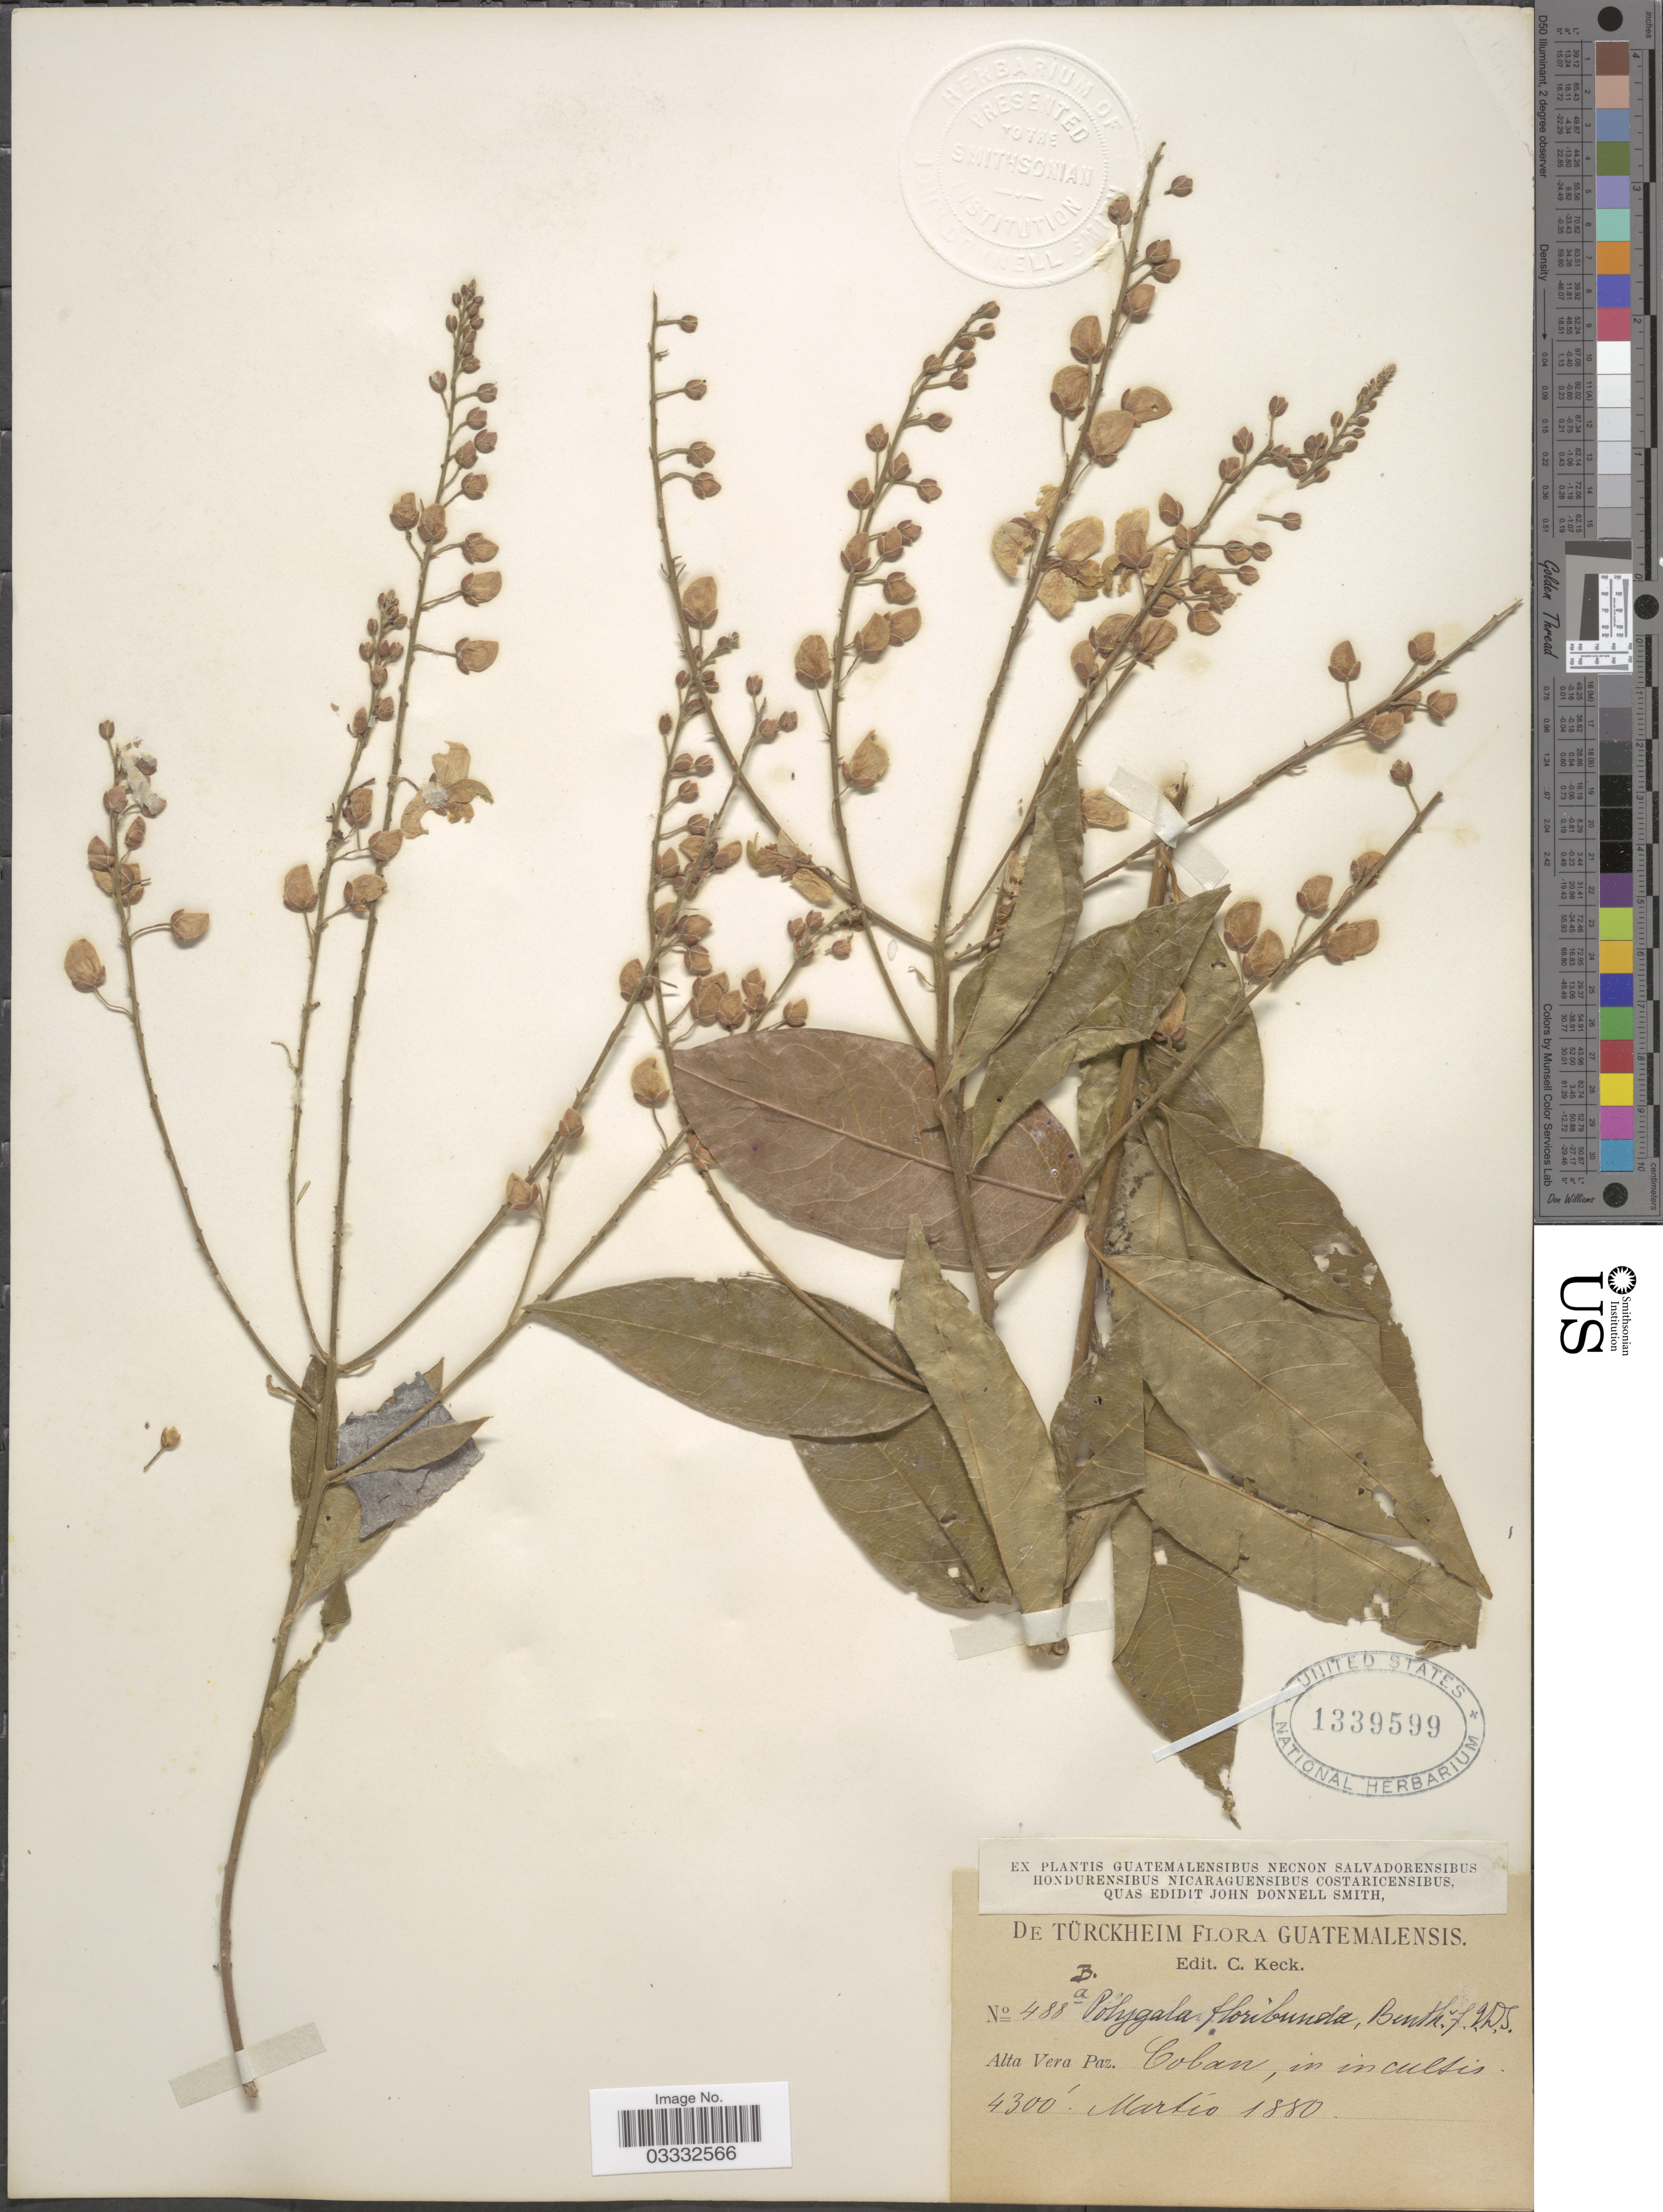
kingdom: Plantae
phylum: Tracheophyta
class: Magnoliopsida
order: Fabales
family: Polygalaceae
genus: Asemeia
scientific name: Asemeia floribunda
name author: (Benth.) J.F.B. Pastore & J.R. Abbott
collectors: -. De Türckheim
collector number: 488a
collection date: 1880-03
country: Guatemala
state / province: Alta Verapaz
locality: Coban.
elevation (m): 1311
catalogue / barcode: US 1339599